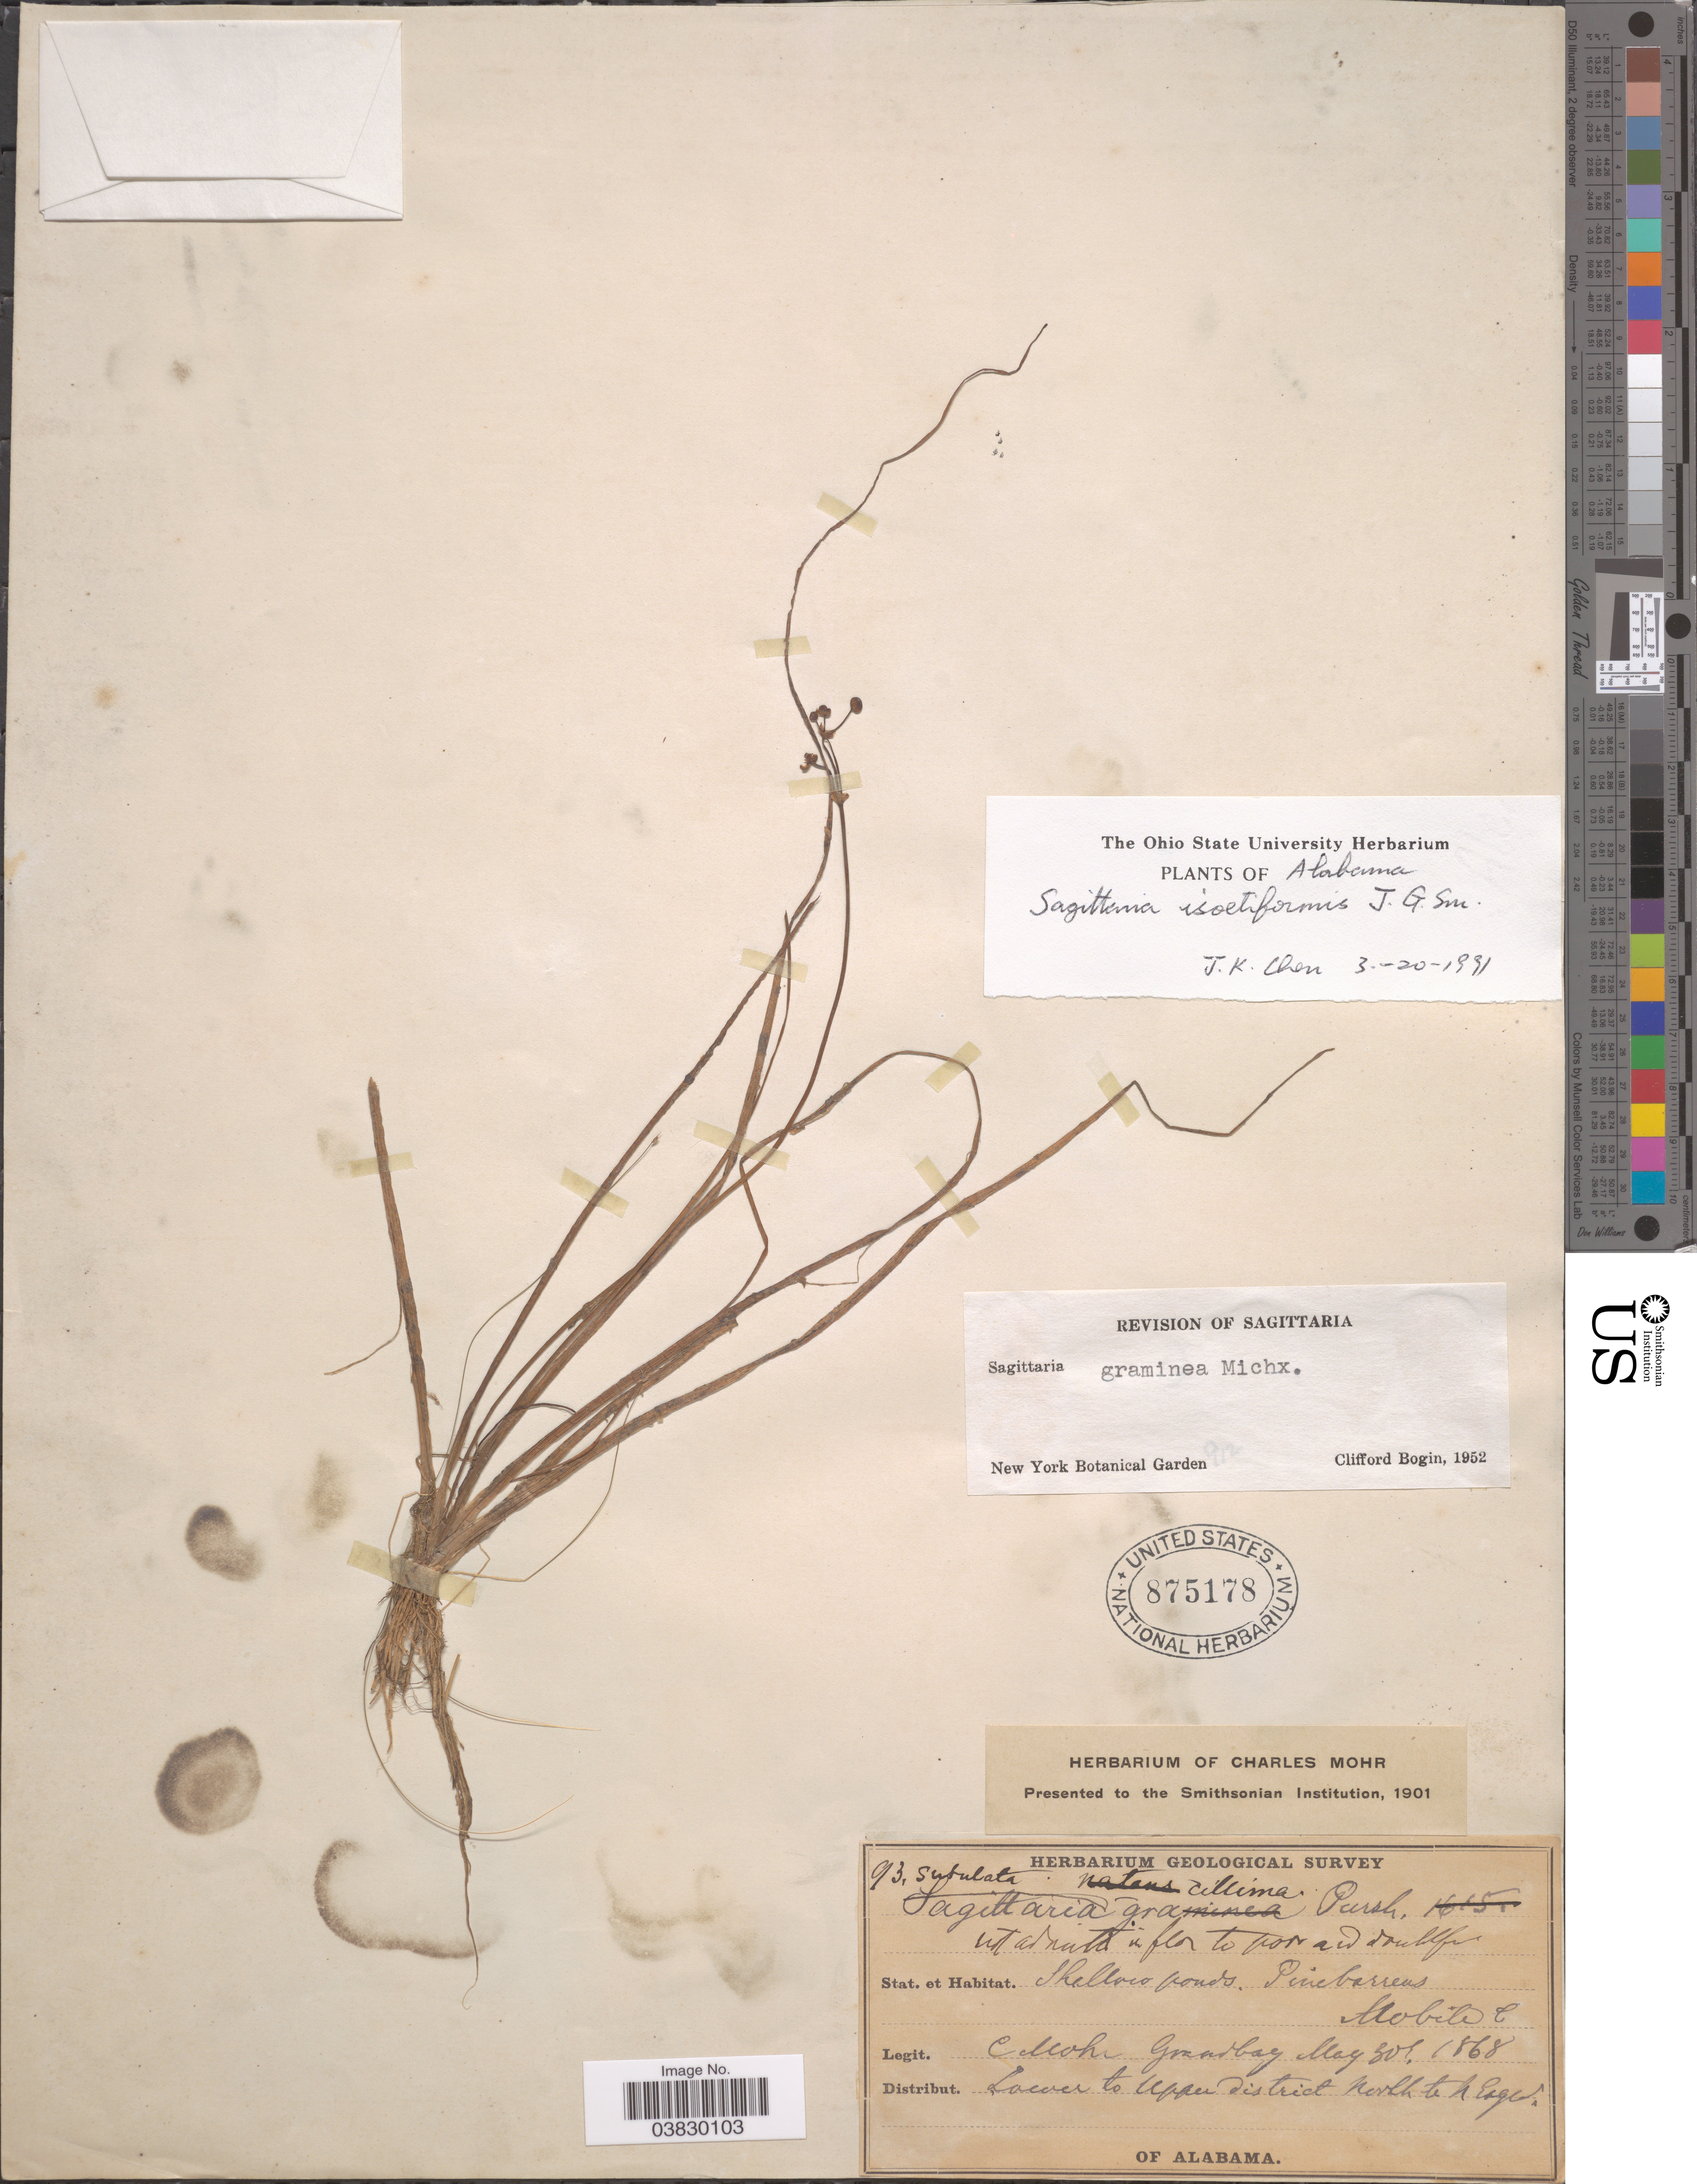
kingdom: Plantae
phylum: Tracheophyta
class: Liliopsida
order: Alismatales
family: Alismataceae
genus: Sagittaria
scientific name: Sagittaria graminea var. graminea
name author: Michx.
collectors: Mohr, C. T. (herbarium)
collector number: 93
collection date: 1868-05-30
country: United States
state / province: Alabama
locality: Mobile.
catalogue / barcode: US 875178